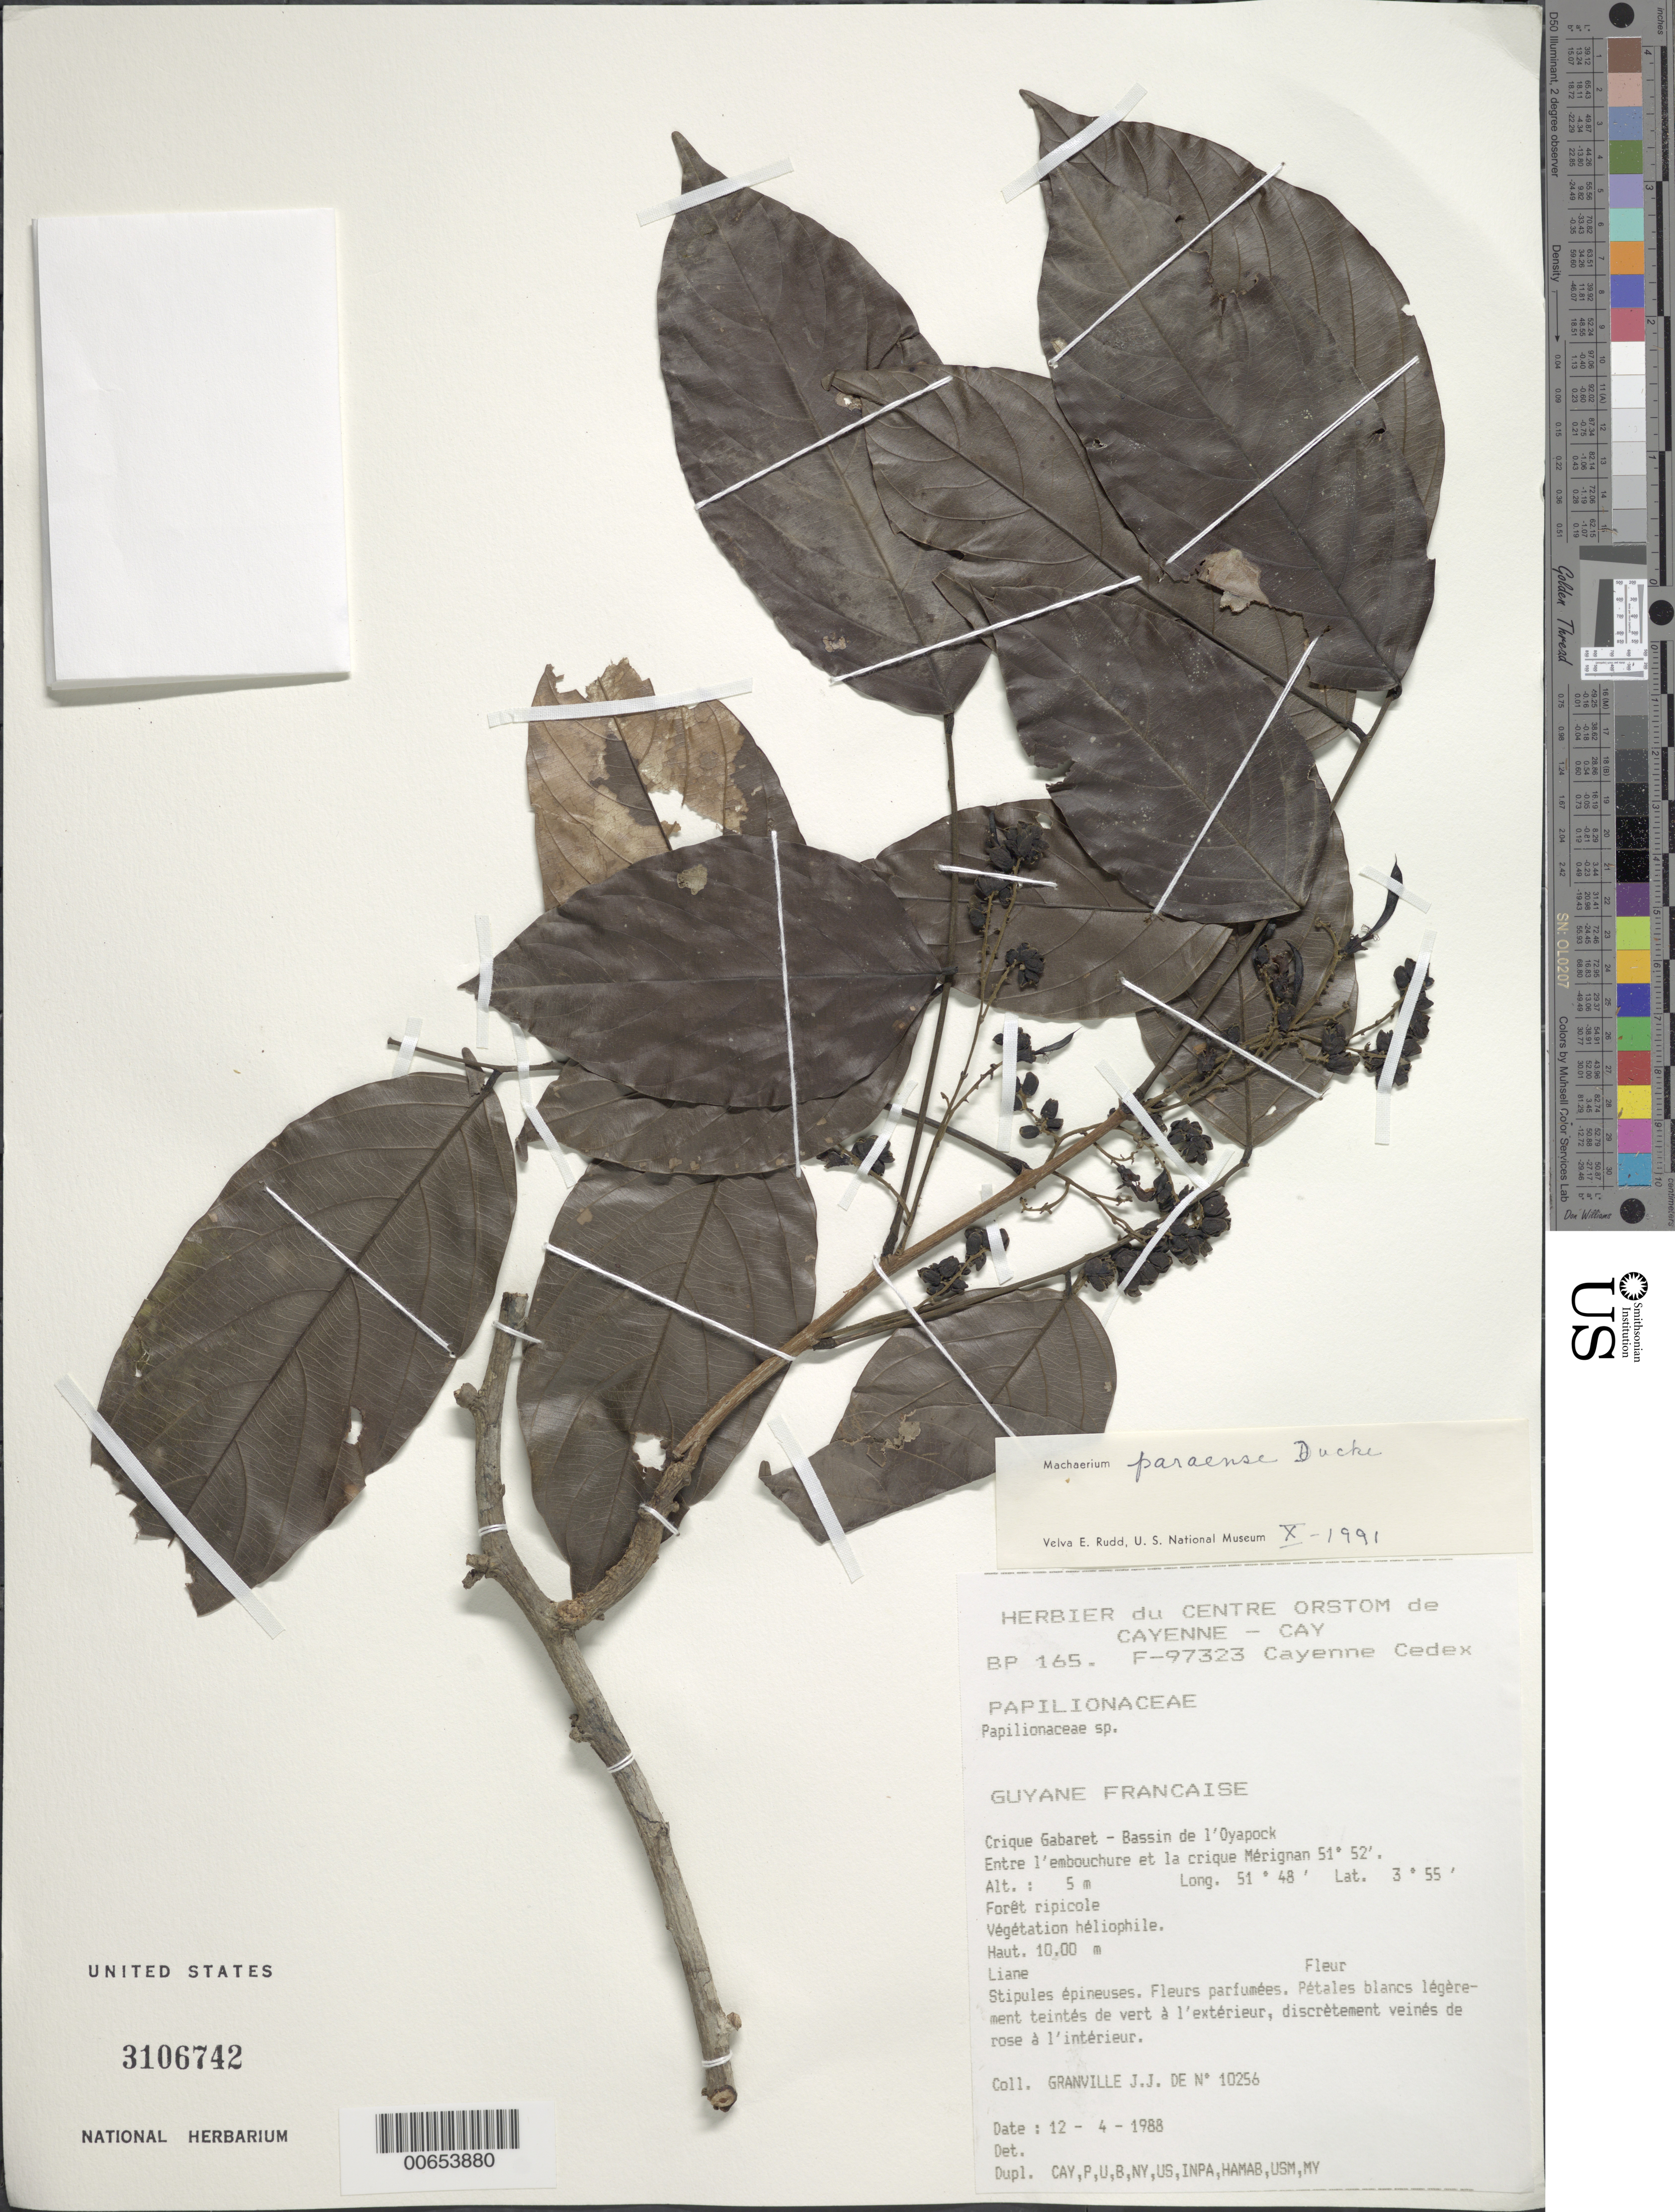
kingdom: Plantae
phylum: Tracheophyta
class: Magnoliopsida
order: Fabales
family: Fabaceae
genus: Machaerium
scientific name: Machaerium paraense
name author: Ducke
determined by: Rudd, V. E.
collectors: J.-J. de Granville et al.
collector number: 10256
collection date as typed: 12-Apr-88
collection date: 1988-04-12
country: French Guiana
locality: Crique Gabaret, Bassin de l'Oyapock, entre l'embouchure et la crique Mérignan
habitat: Riparian forest, vegetation heliophile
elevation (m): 5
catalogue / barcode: US 3106742